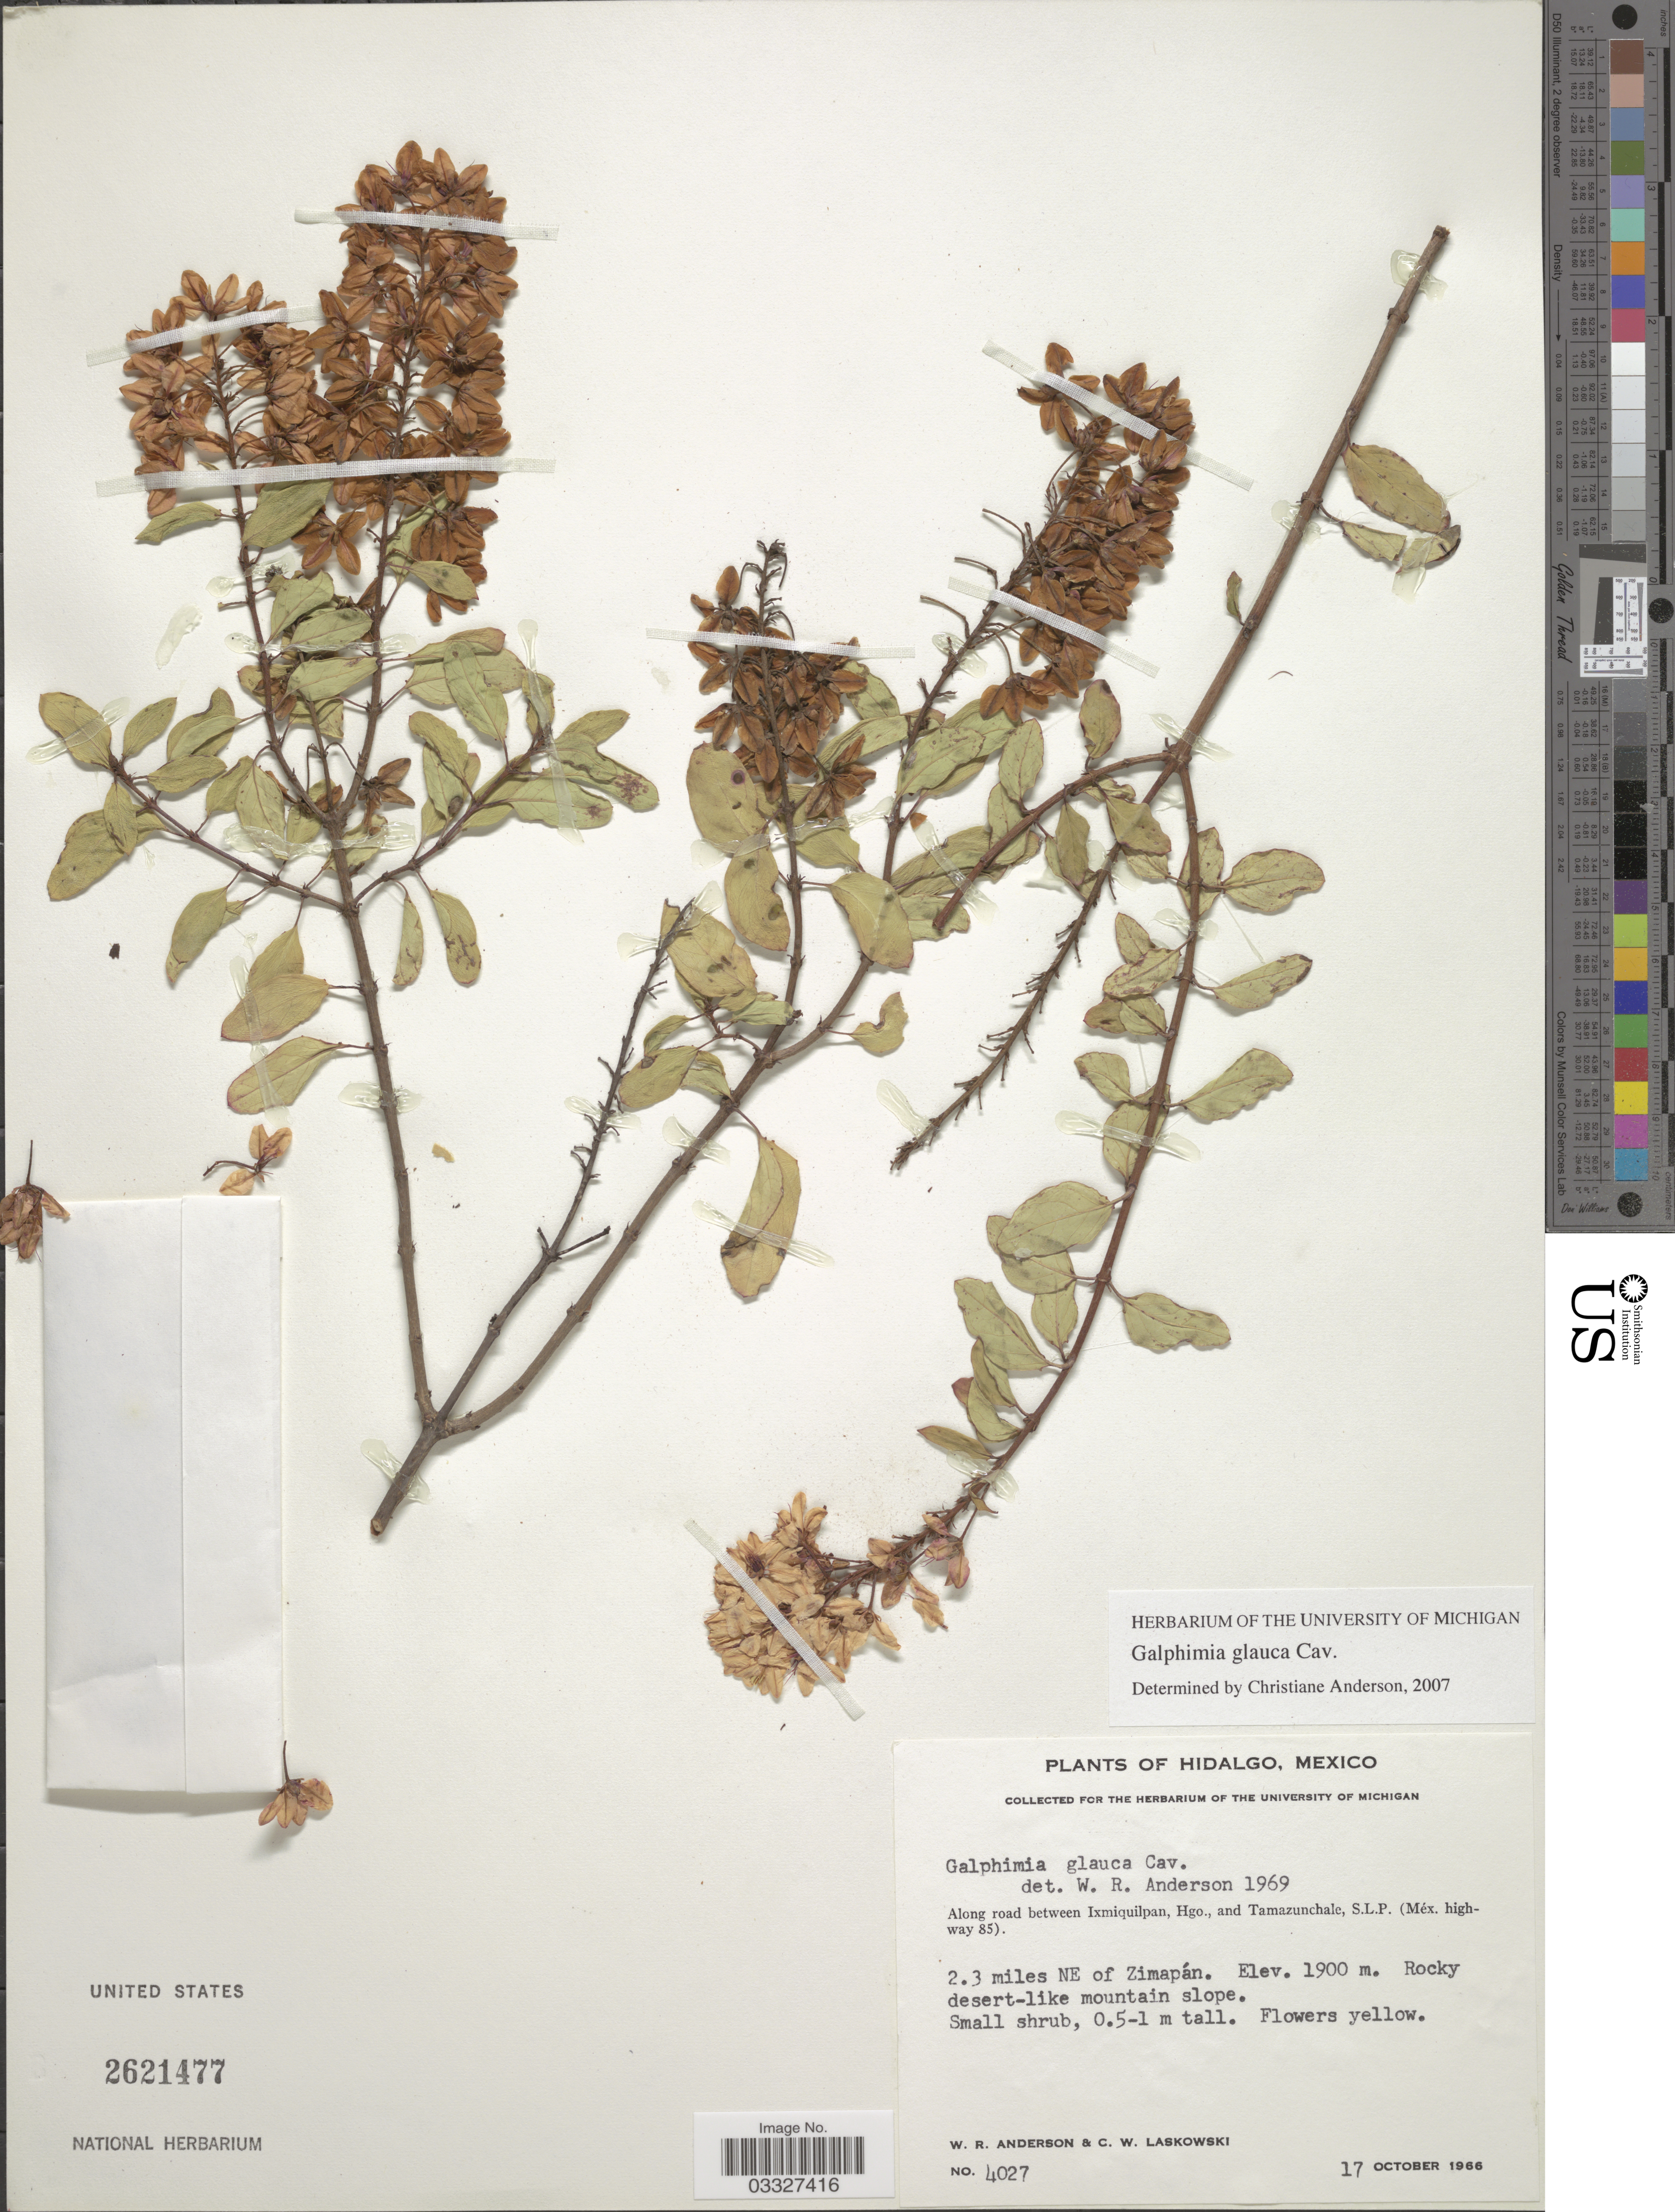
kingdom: Plantae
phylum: Tracheophyta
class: Magnoliopsida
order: Malpighiales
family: Malpighiaceae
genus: Galphimia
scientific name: Galphimia glauca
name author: Cav.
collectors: W. Anderson & C. Laskowski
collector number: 4027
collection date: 1966-10-17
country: Mexico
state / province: Hidalgo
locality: Along road between Ixmiquilpan, Hgo., and Tamazunchale, S.L.P. (Méx. highway 85). 2.3 miles NE of Zimapán.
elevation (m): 1900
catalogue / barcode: US 2621477